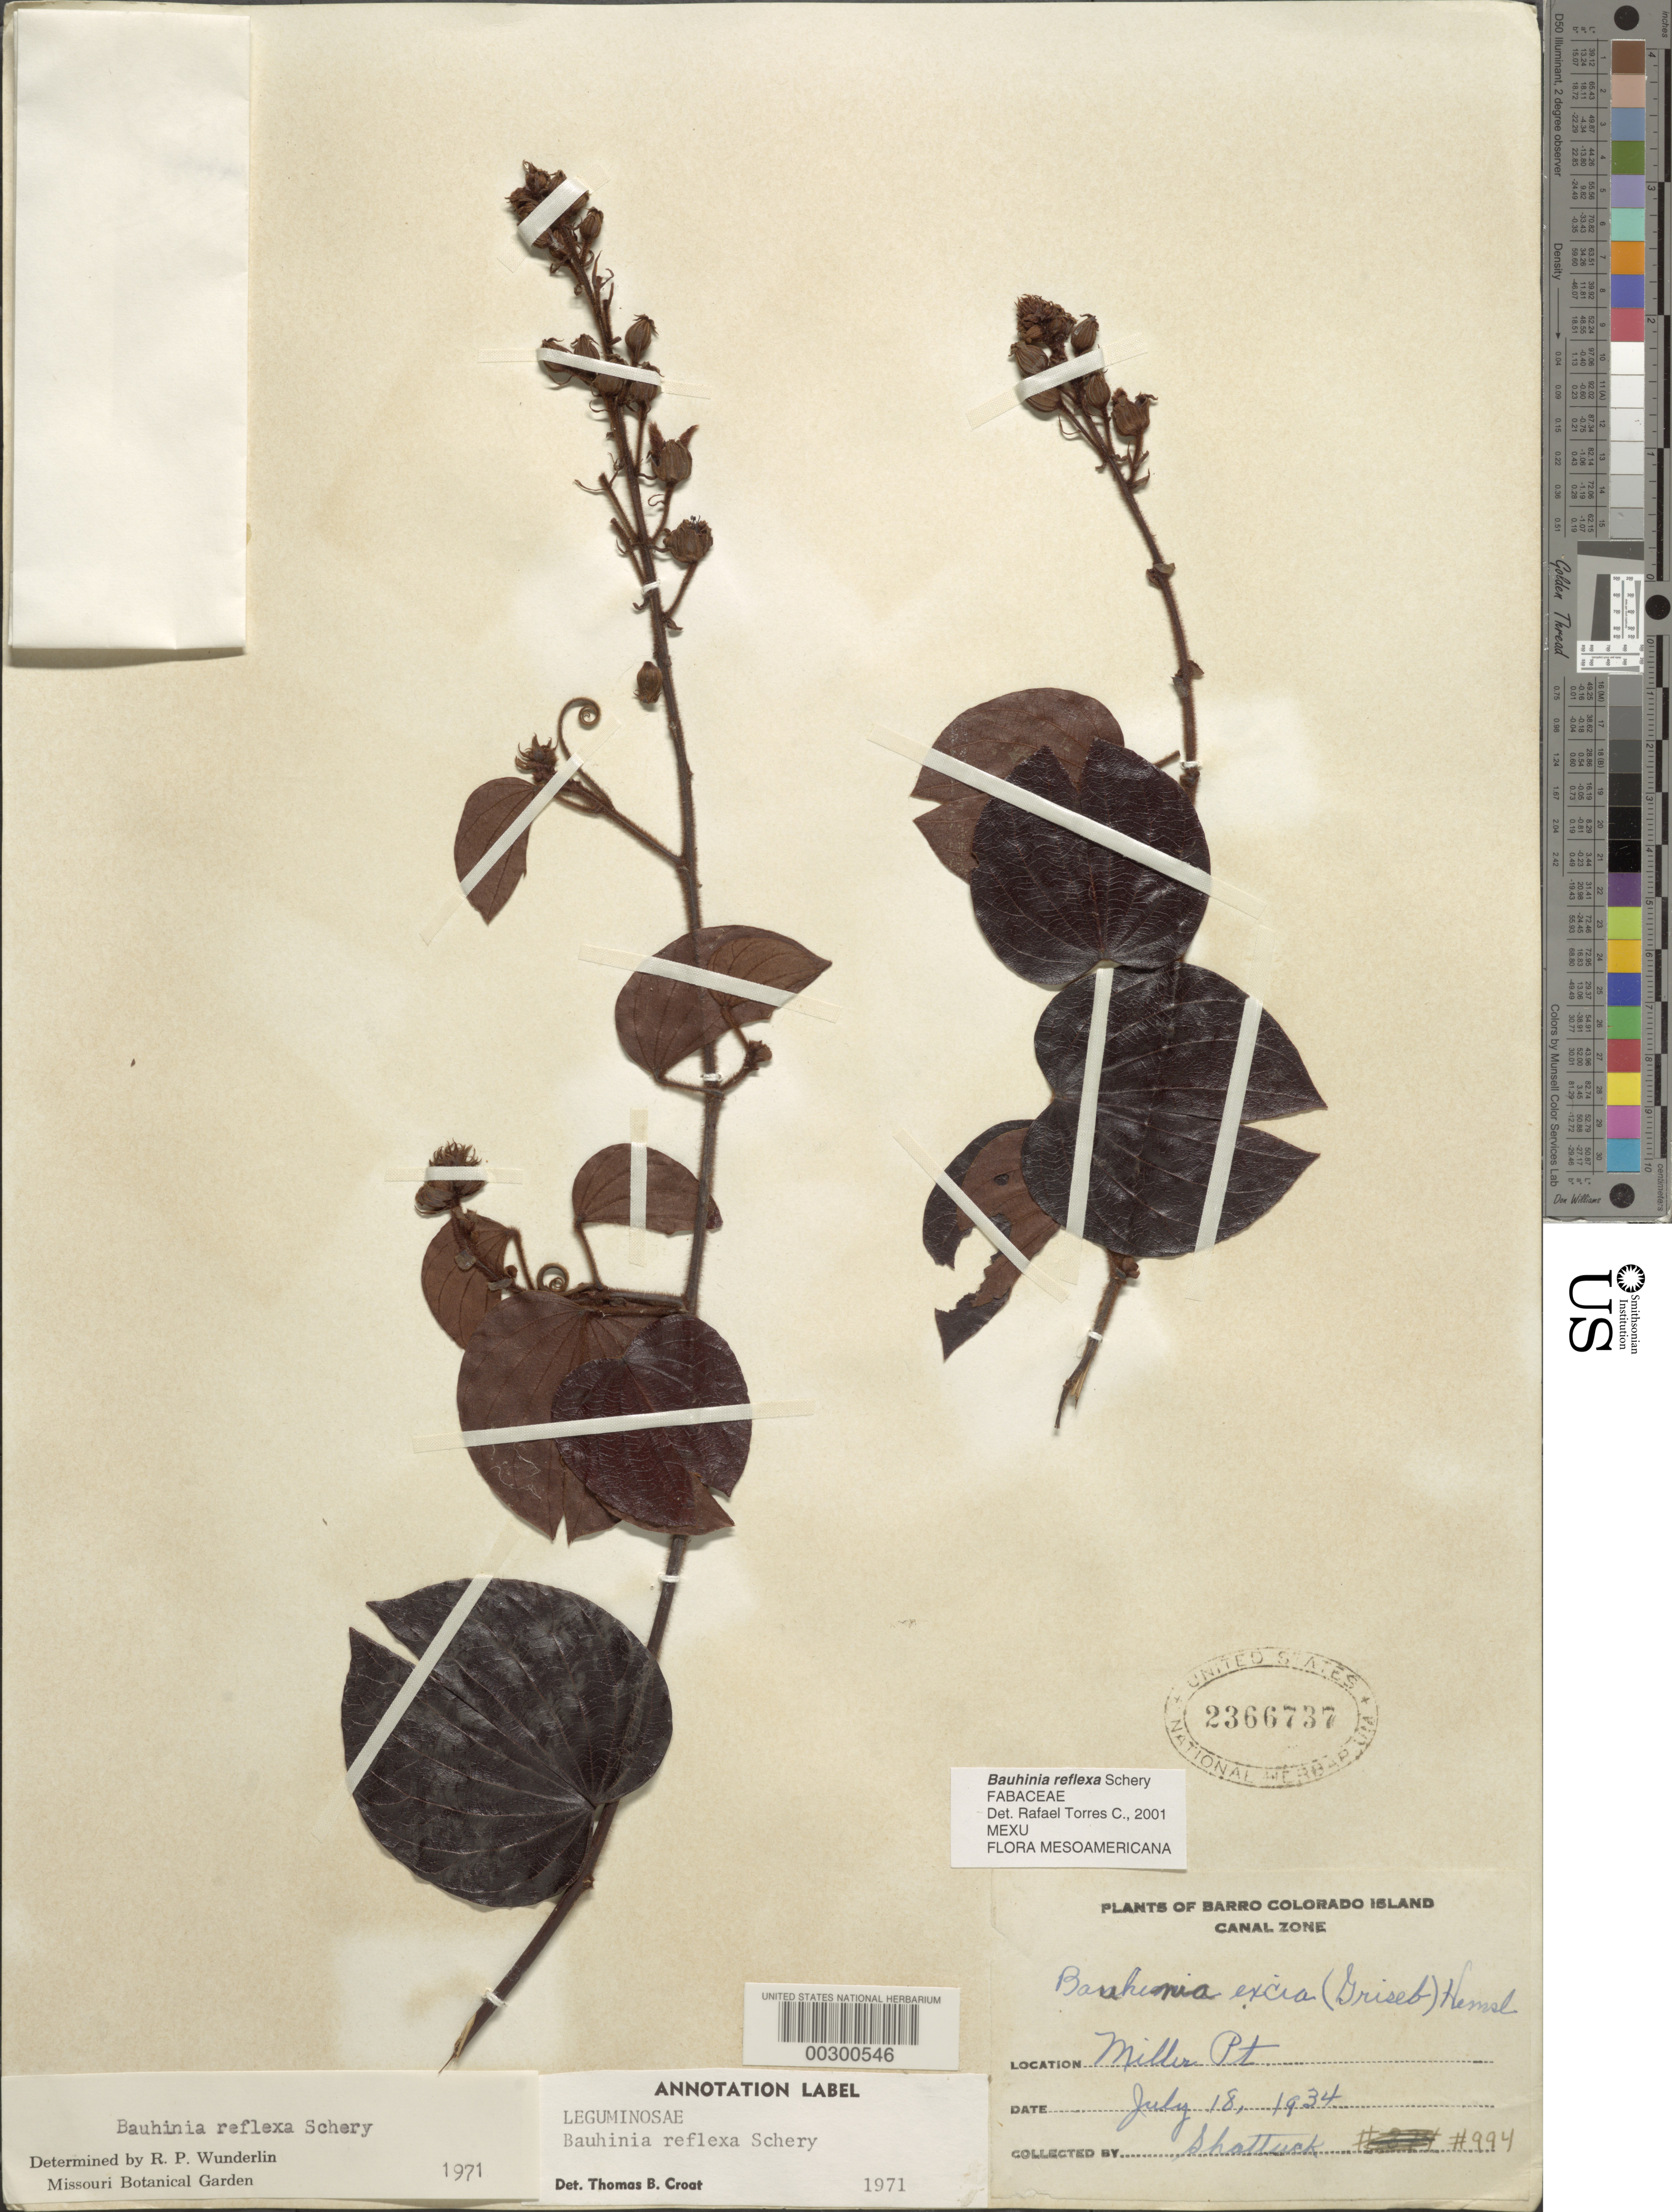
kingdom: Plantae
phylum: Tracheophyta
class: Magnoliopsida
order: Fabales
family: Fabaceae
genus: Bauhinia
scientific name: Bauhinia reflexa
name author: Schery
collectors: O. Shattuck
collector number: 994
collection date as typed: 18 Jul 1934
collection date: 1934-07-18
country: Panama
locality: Miller Pt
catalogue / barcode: US 2366737